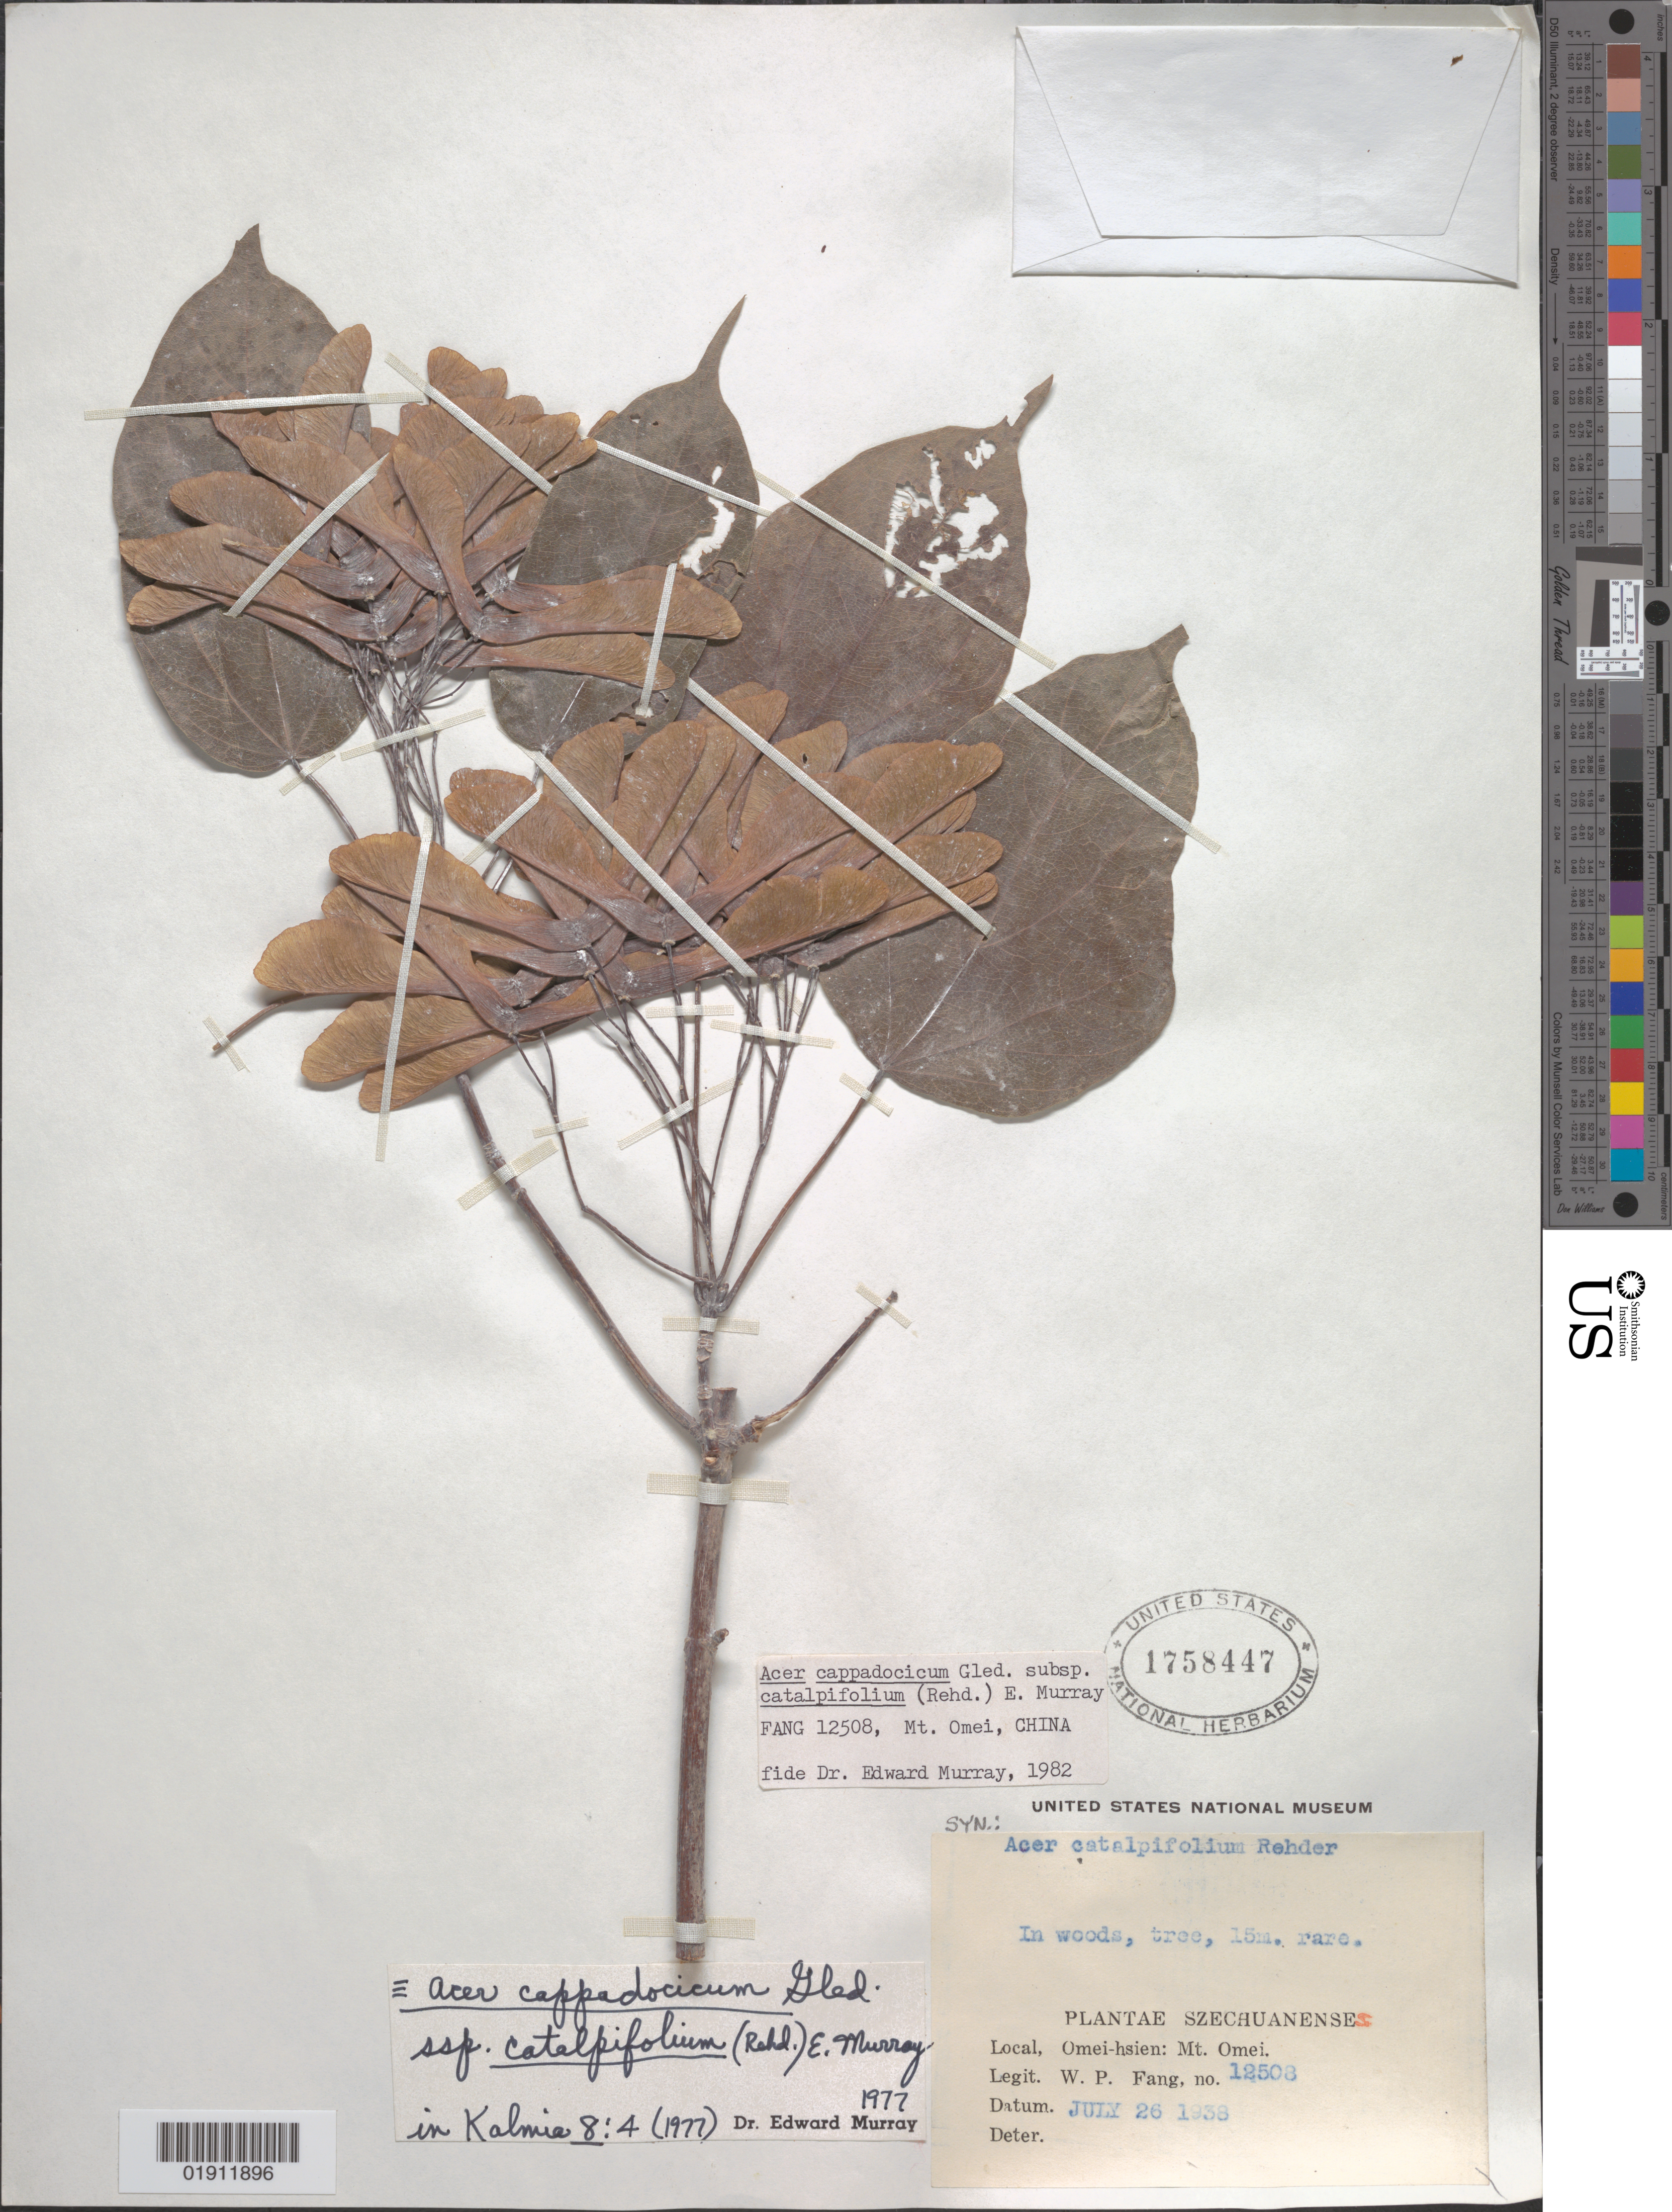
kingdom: Plantae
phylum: Tracheophyta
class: Magnoliopsida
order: Sapindales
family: Sapindaceae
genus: Acer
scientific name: Acer cappadocicum subsp. catalpifolium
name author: (Rehder) A.E. Murray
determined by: Murray, Edward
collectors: W. P. Fang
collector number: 12508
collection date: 1938-07-26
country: China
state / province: Sichuan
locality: Szechuan [Sichuan], Omei-hsien, Mt. Omei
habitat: In woods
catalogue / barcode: US 1758447